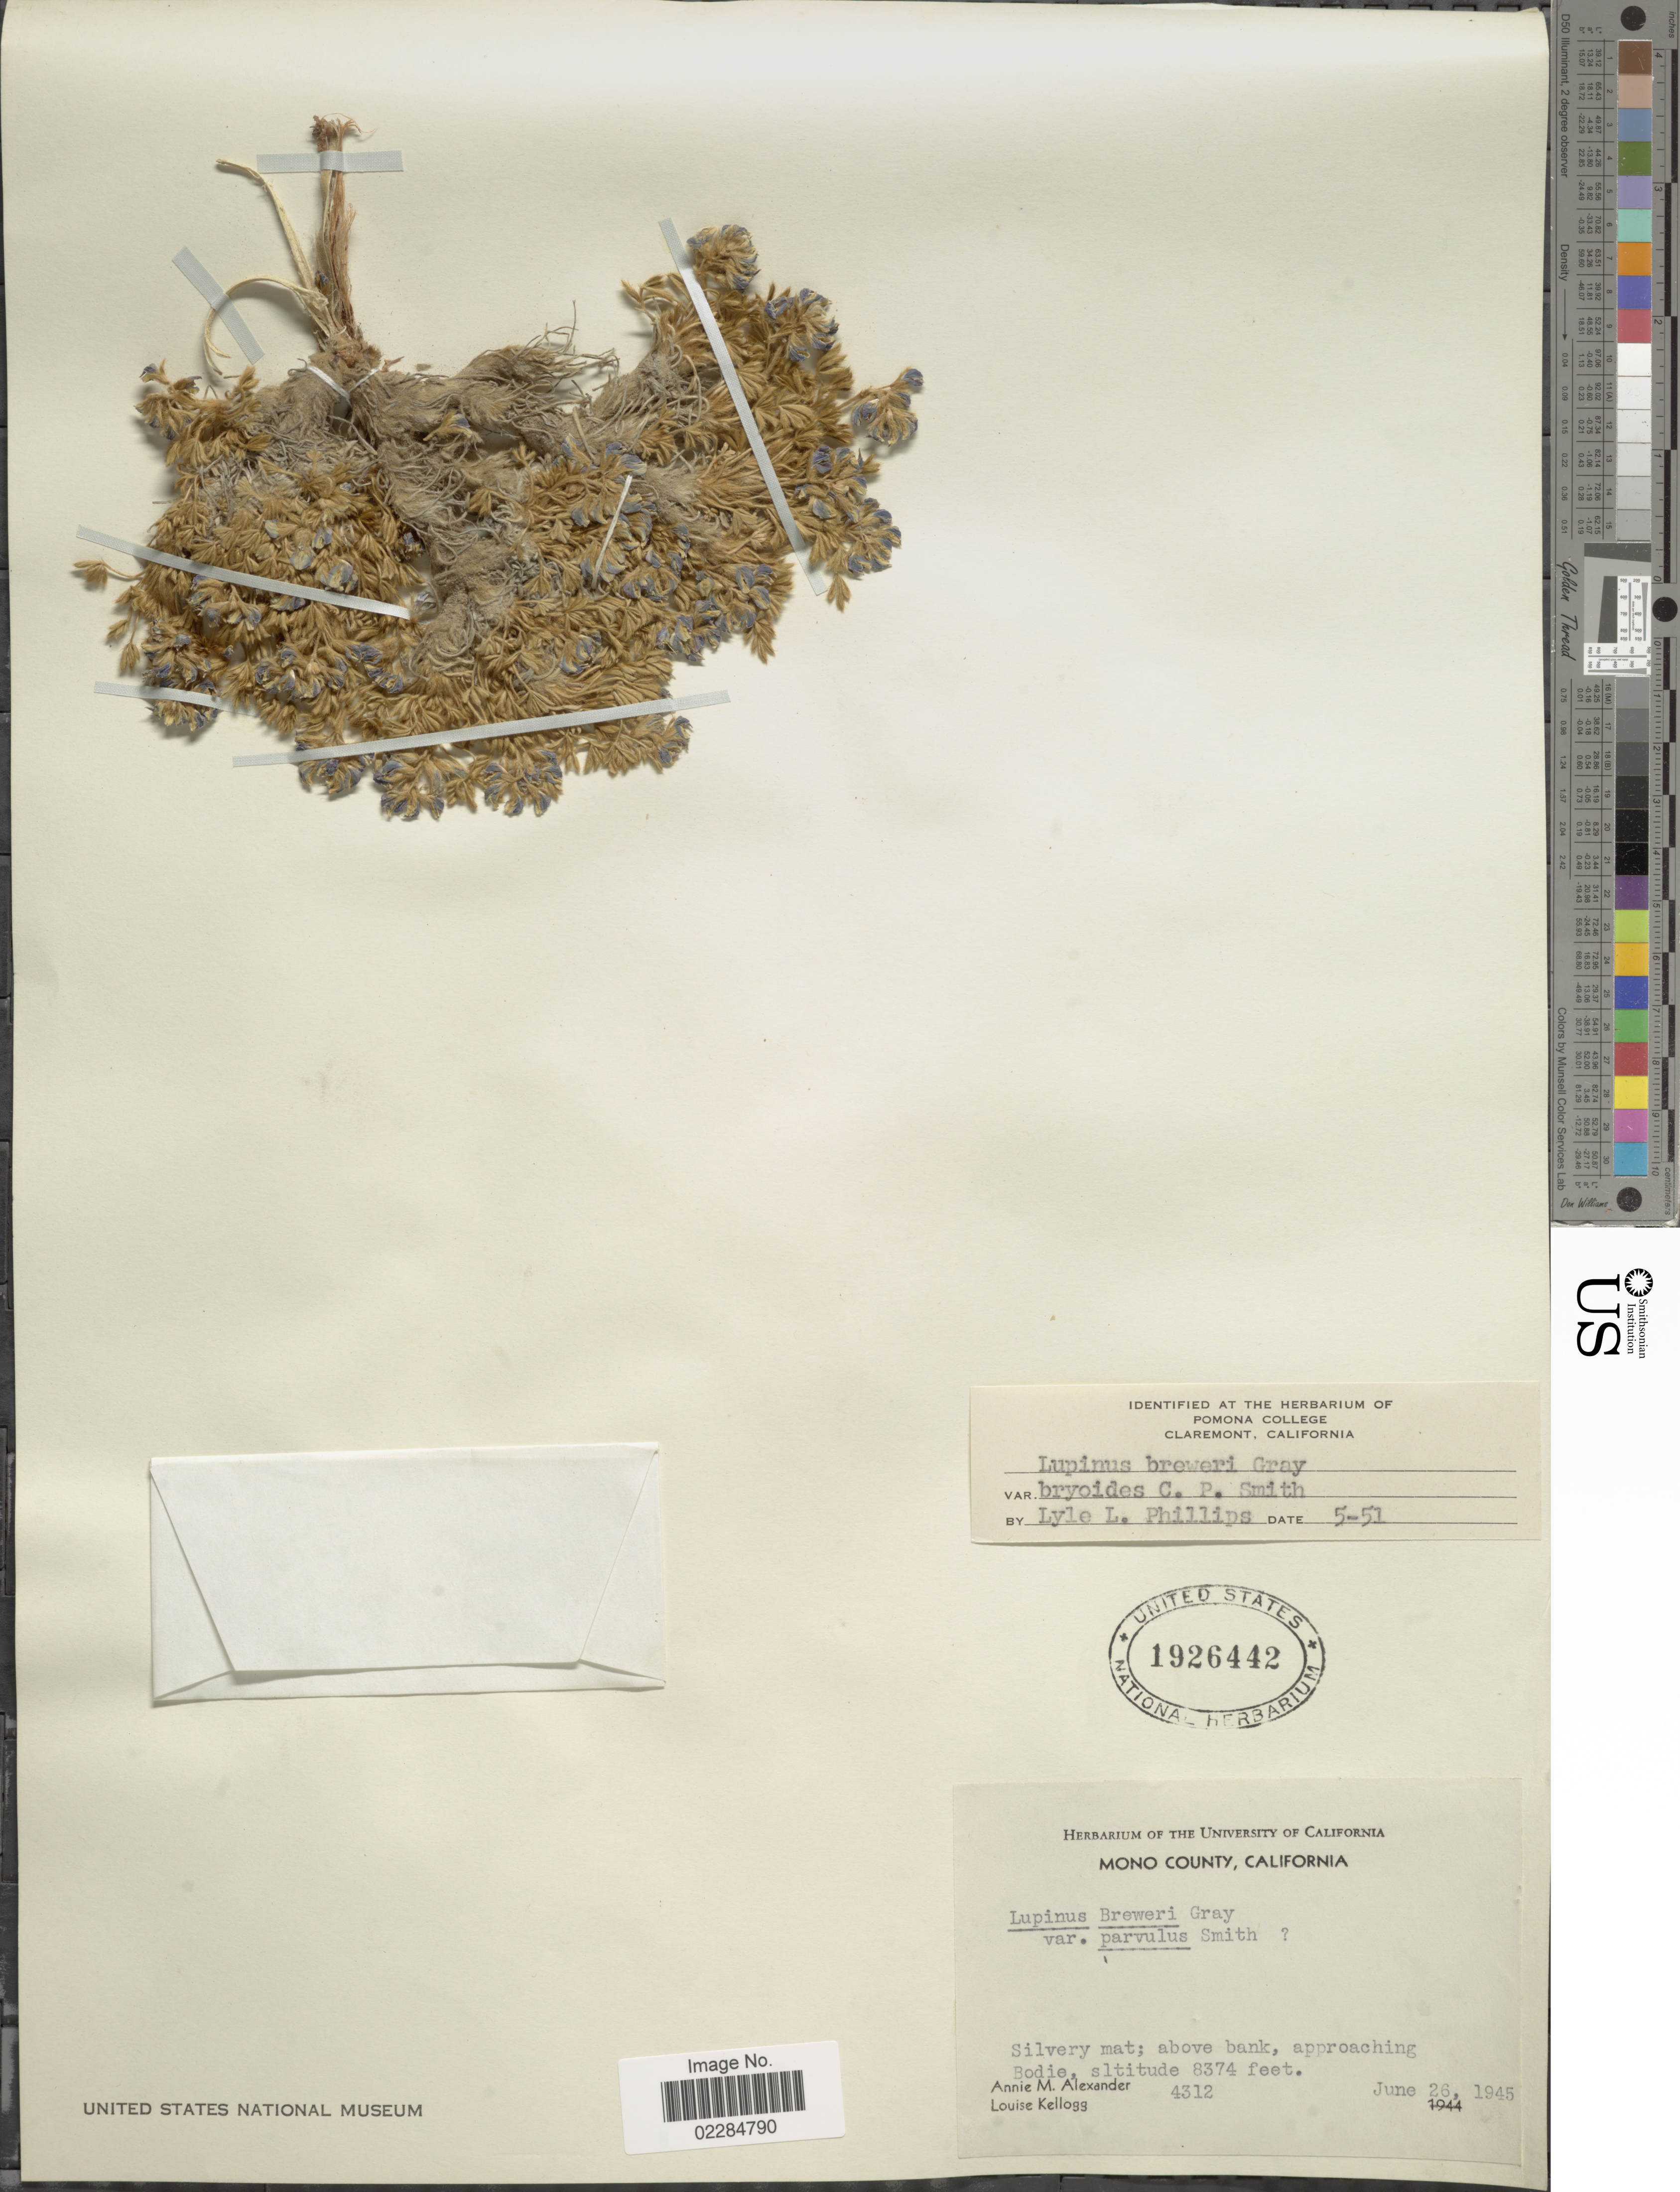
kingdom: Plantae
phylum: Tracheophyta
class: Magnoliopsida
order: Fabales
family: Fabaceae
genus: Lupinus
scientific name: Lupinus breweri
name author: A. Gray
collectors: A. M. Alexander & L. Kellogg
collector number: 4312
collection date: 1945-06-26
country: United States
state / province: California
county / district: Mono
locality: Mono County, Silvery mat; above bank, approaching Bodie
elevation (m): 2552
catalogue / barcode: US 1926442